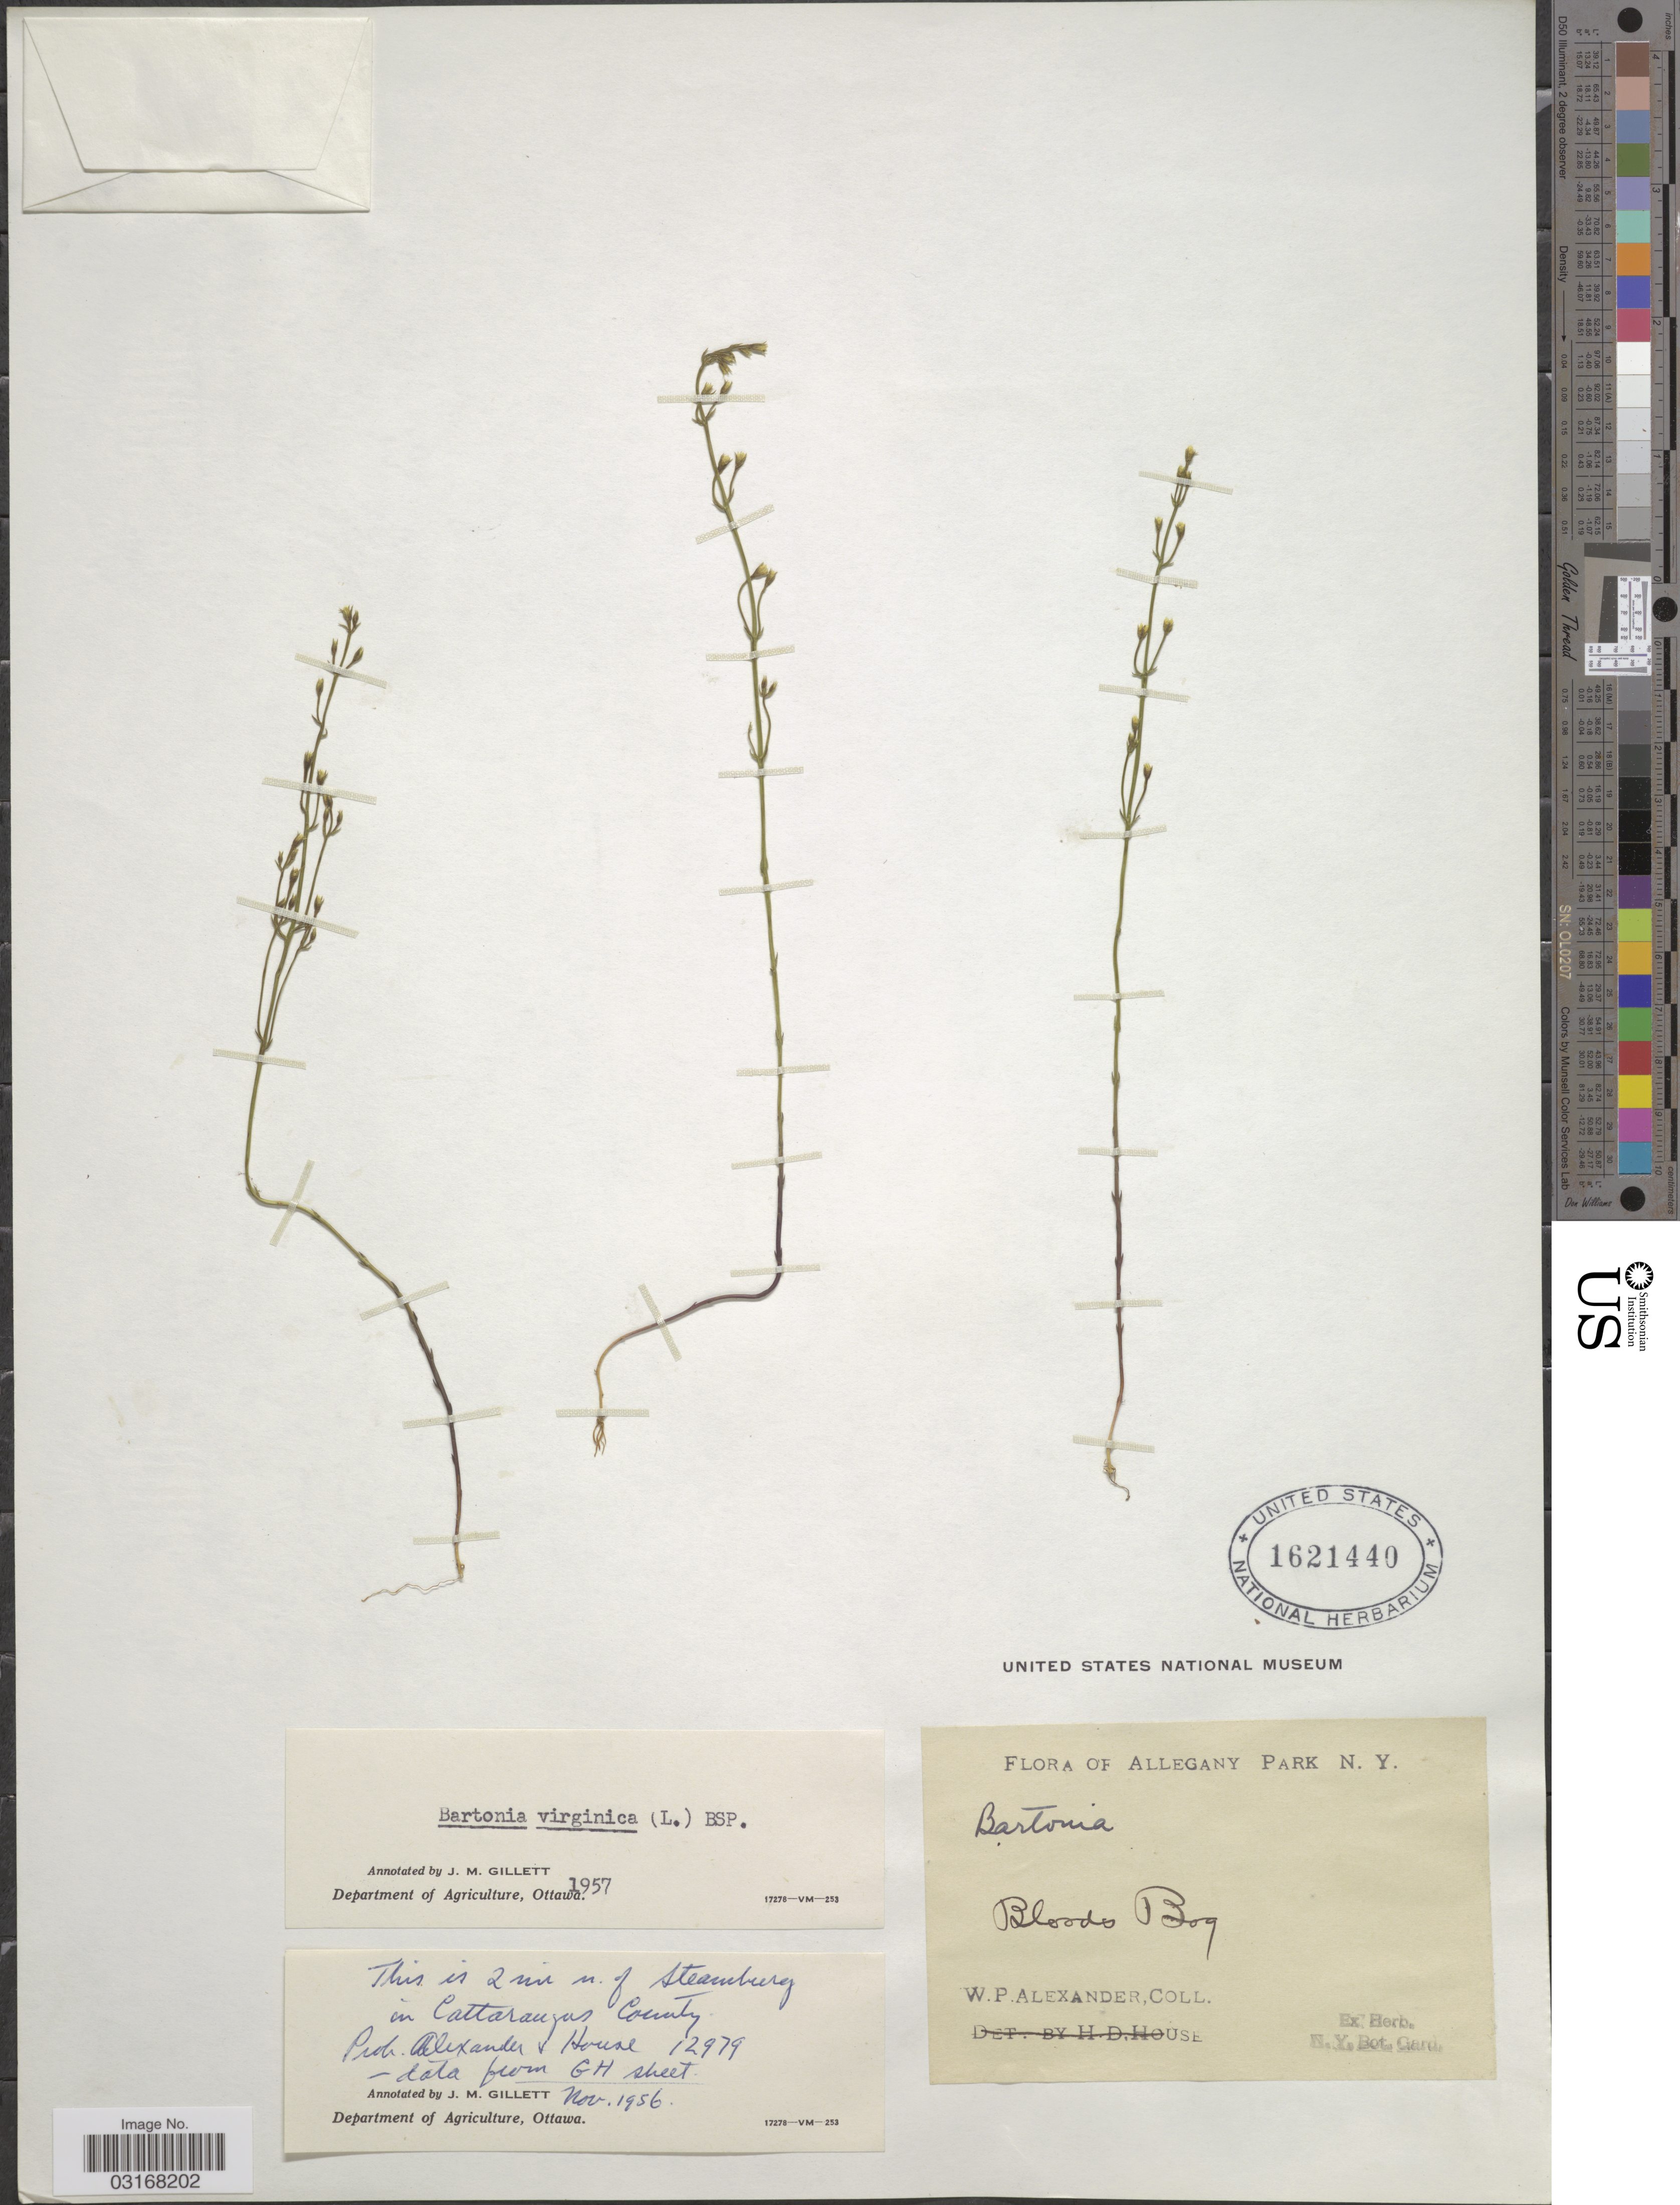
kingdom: Plantae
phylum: Tracheophyta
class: Magnoliopsida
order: Gentianales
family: Gentianaceae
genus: Bartonia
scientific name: Bartonia virginica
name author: (L.) Britton, Stearns & Poggenb.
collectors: W. P. Alexander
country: United States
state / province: New York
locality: Allegany Park N.Y. Bloods Bog.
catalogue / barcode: US 1621440